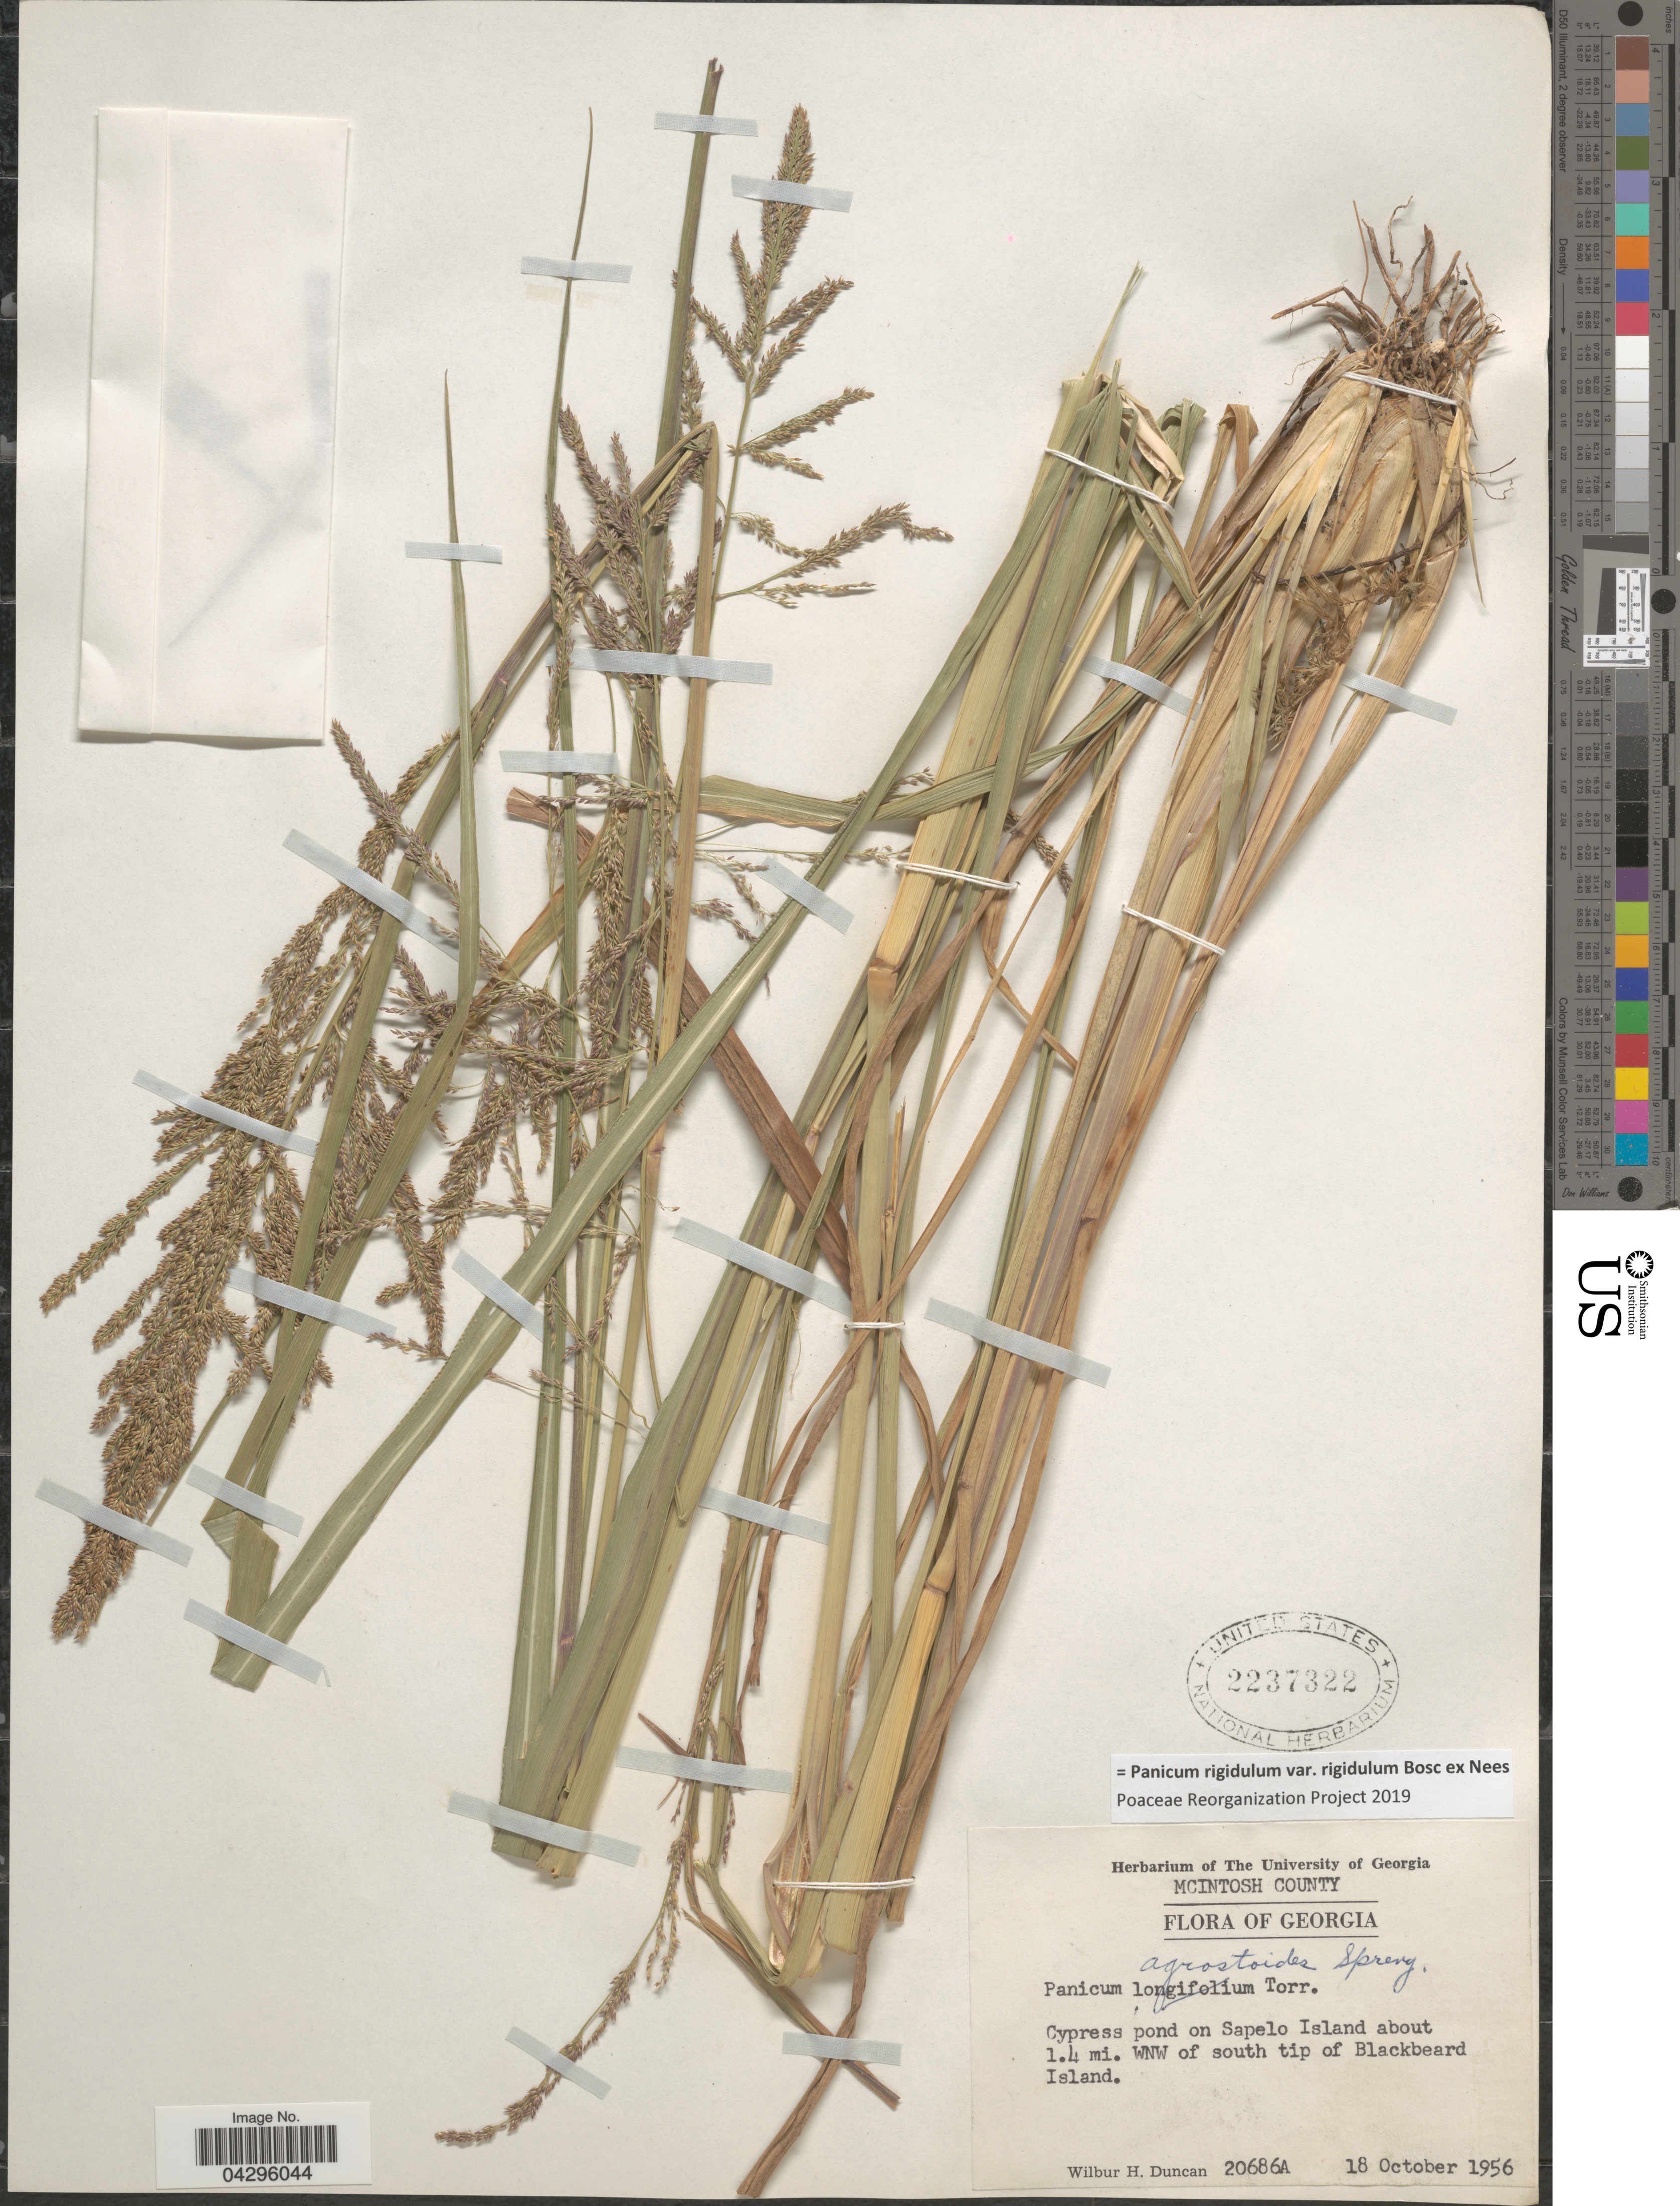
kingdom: Plantae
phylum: Tracheophyta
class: Liliopsida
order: Poales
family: Poaceae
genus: Panicum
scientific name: Panicum rigidulum var. rigidulum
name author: Bosc ex Nees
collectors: W. H. Duncan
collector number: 20686A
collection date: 1956-10-18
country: United States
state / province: Georgia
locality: Mcintosh County. Cypress pond on Sapelo Island about 1.4 mi. NNW of south tip of Blackbeard Island.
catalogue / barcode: US 2237322